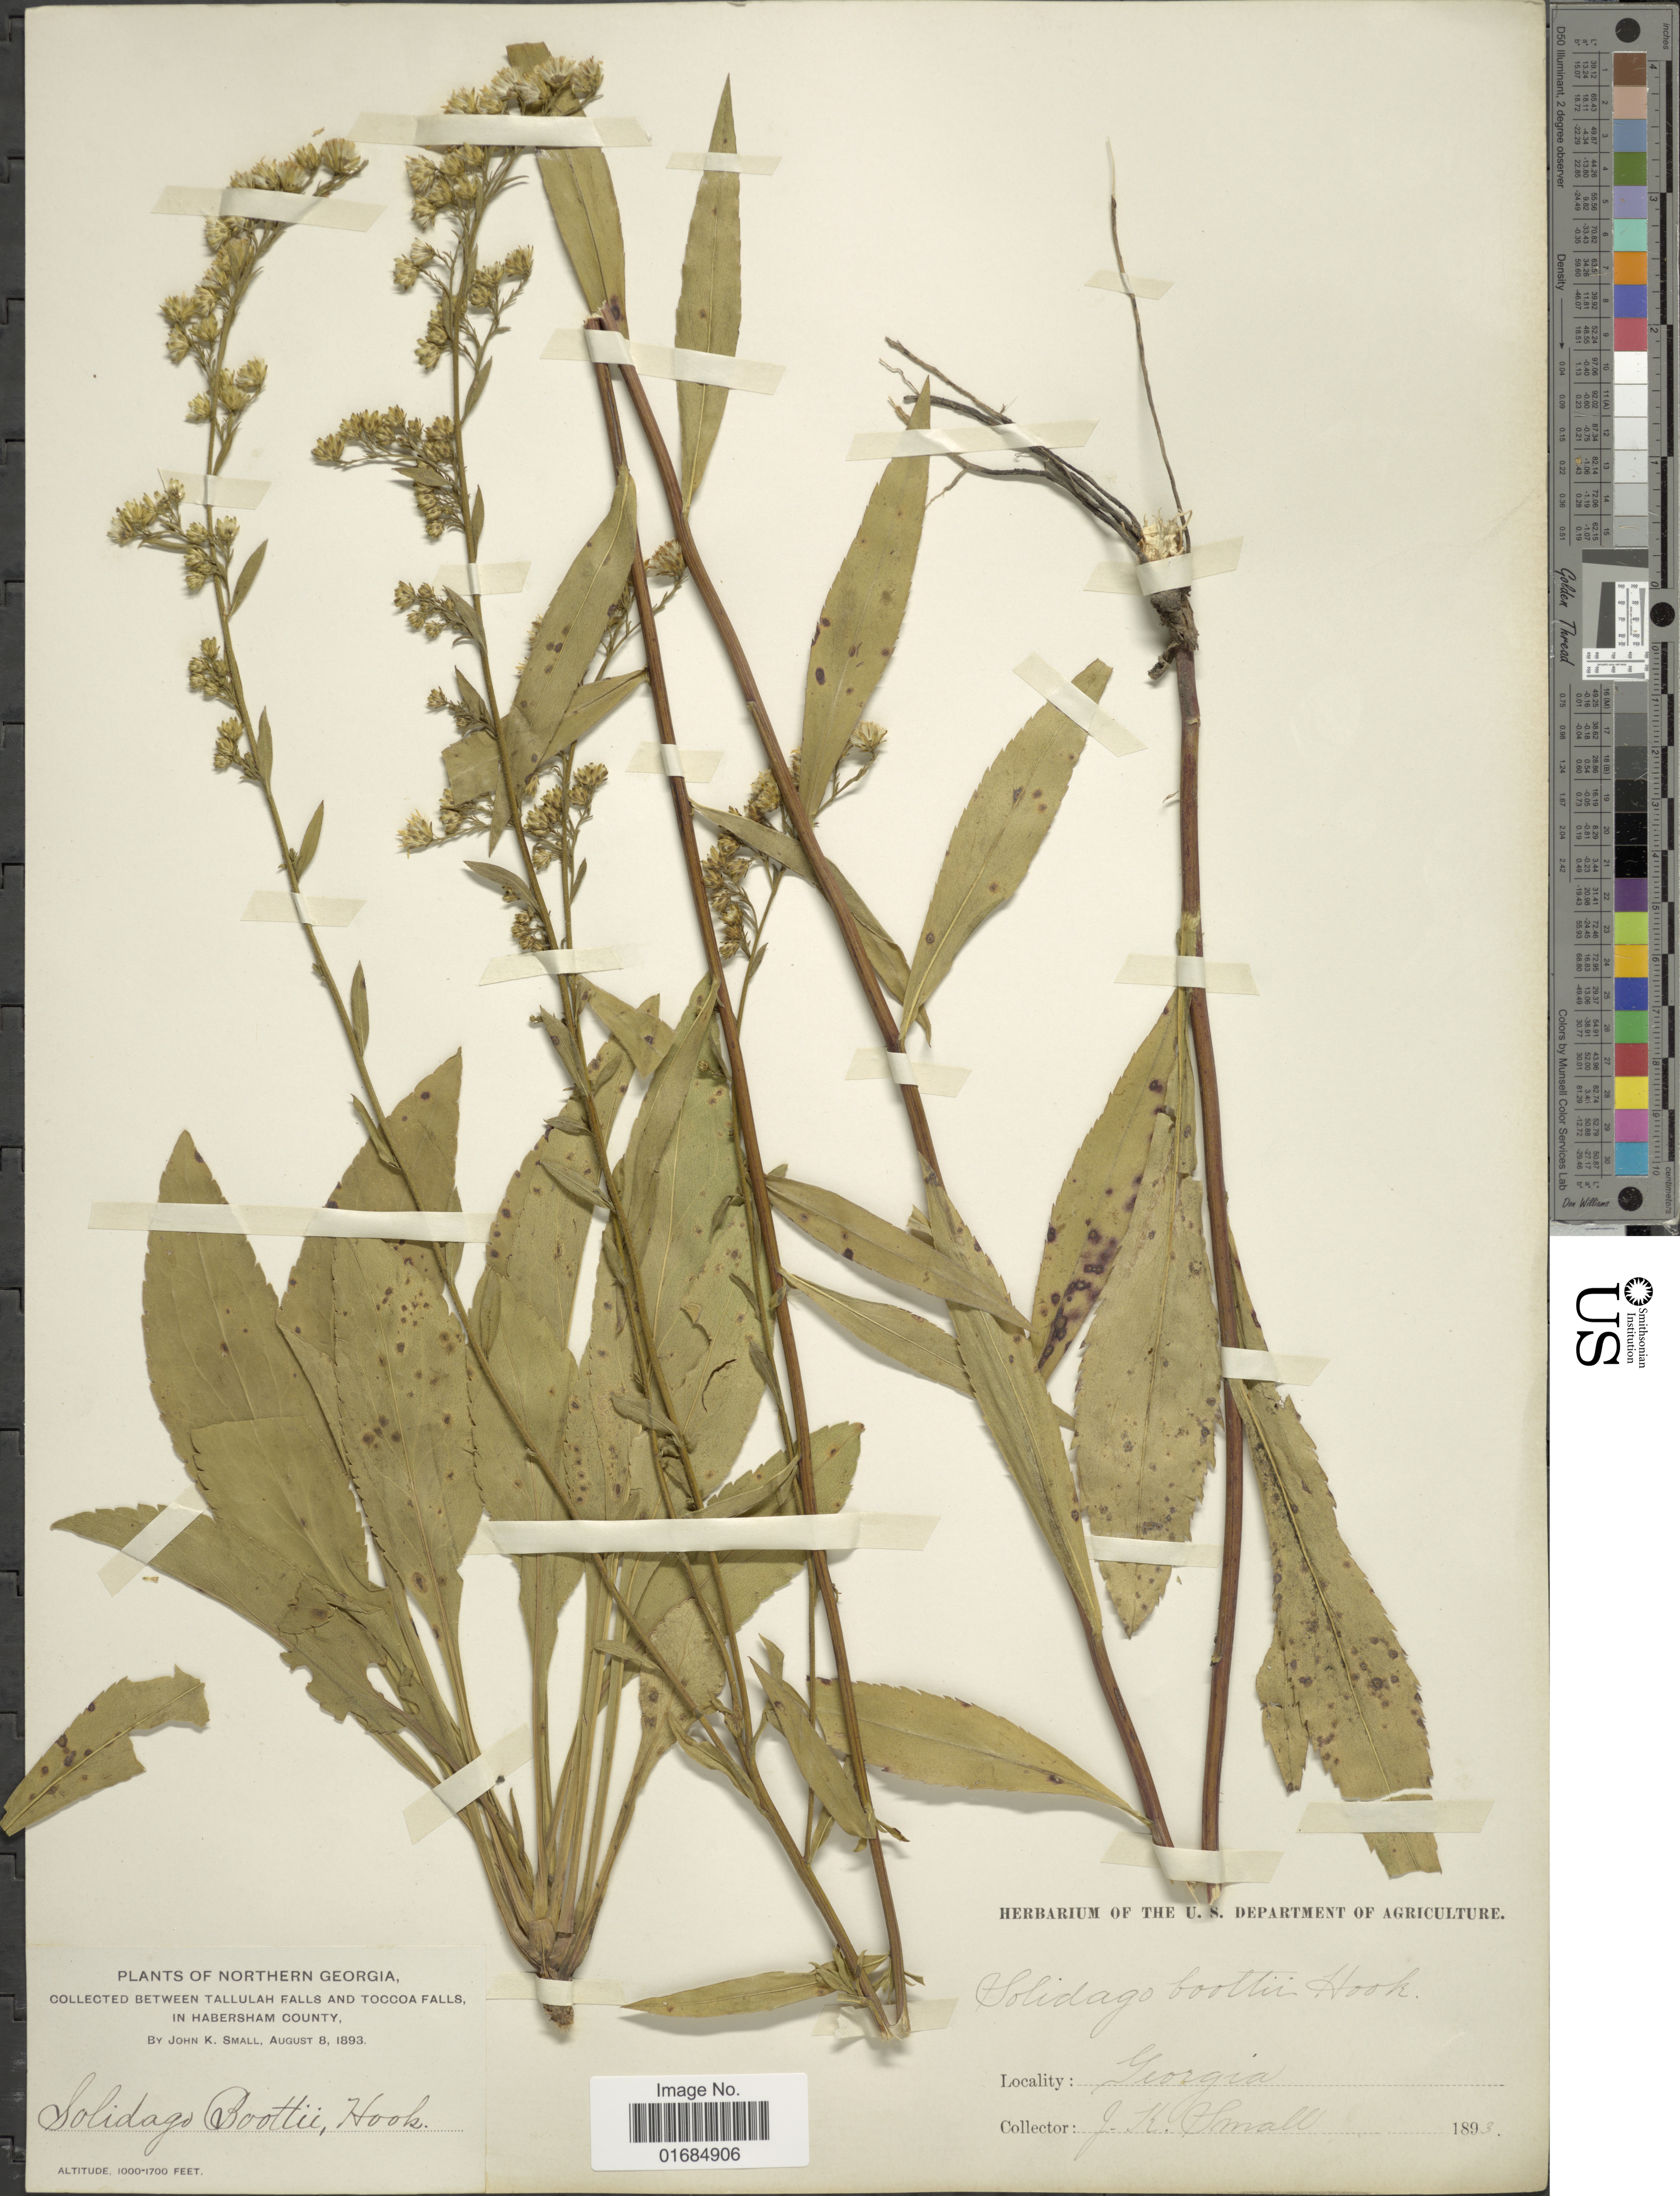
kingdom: Plantae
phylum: Tracheophyta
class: Magnoliopsida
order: Asterales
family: Asteraceae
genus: Solidago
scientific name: Solidago boottii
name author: Hook.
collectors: J. K. Small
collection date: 1893-08-08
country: United States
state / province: Georgia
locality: Northern Georgia, between Tallulah falls and Toccoa Falls in Habersham County.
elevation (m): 305